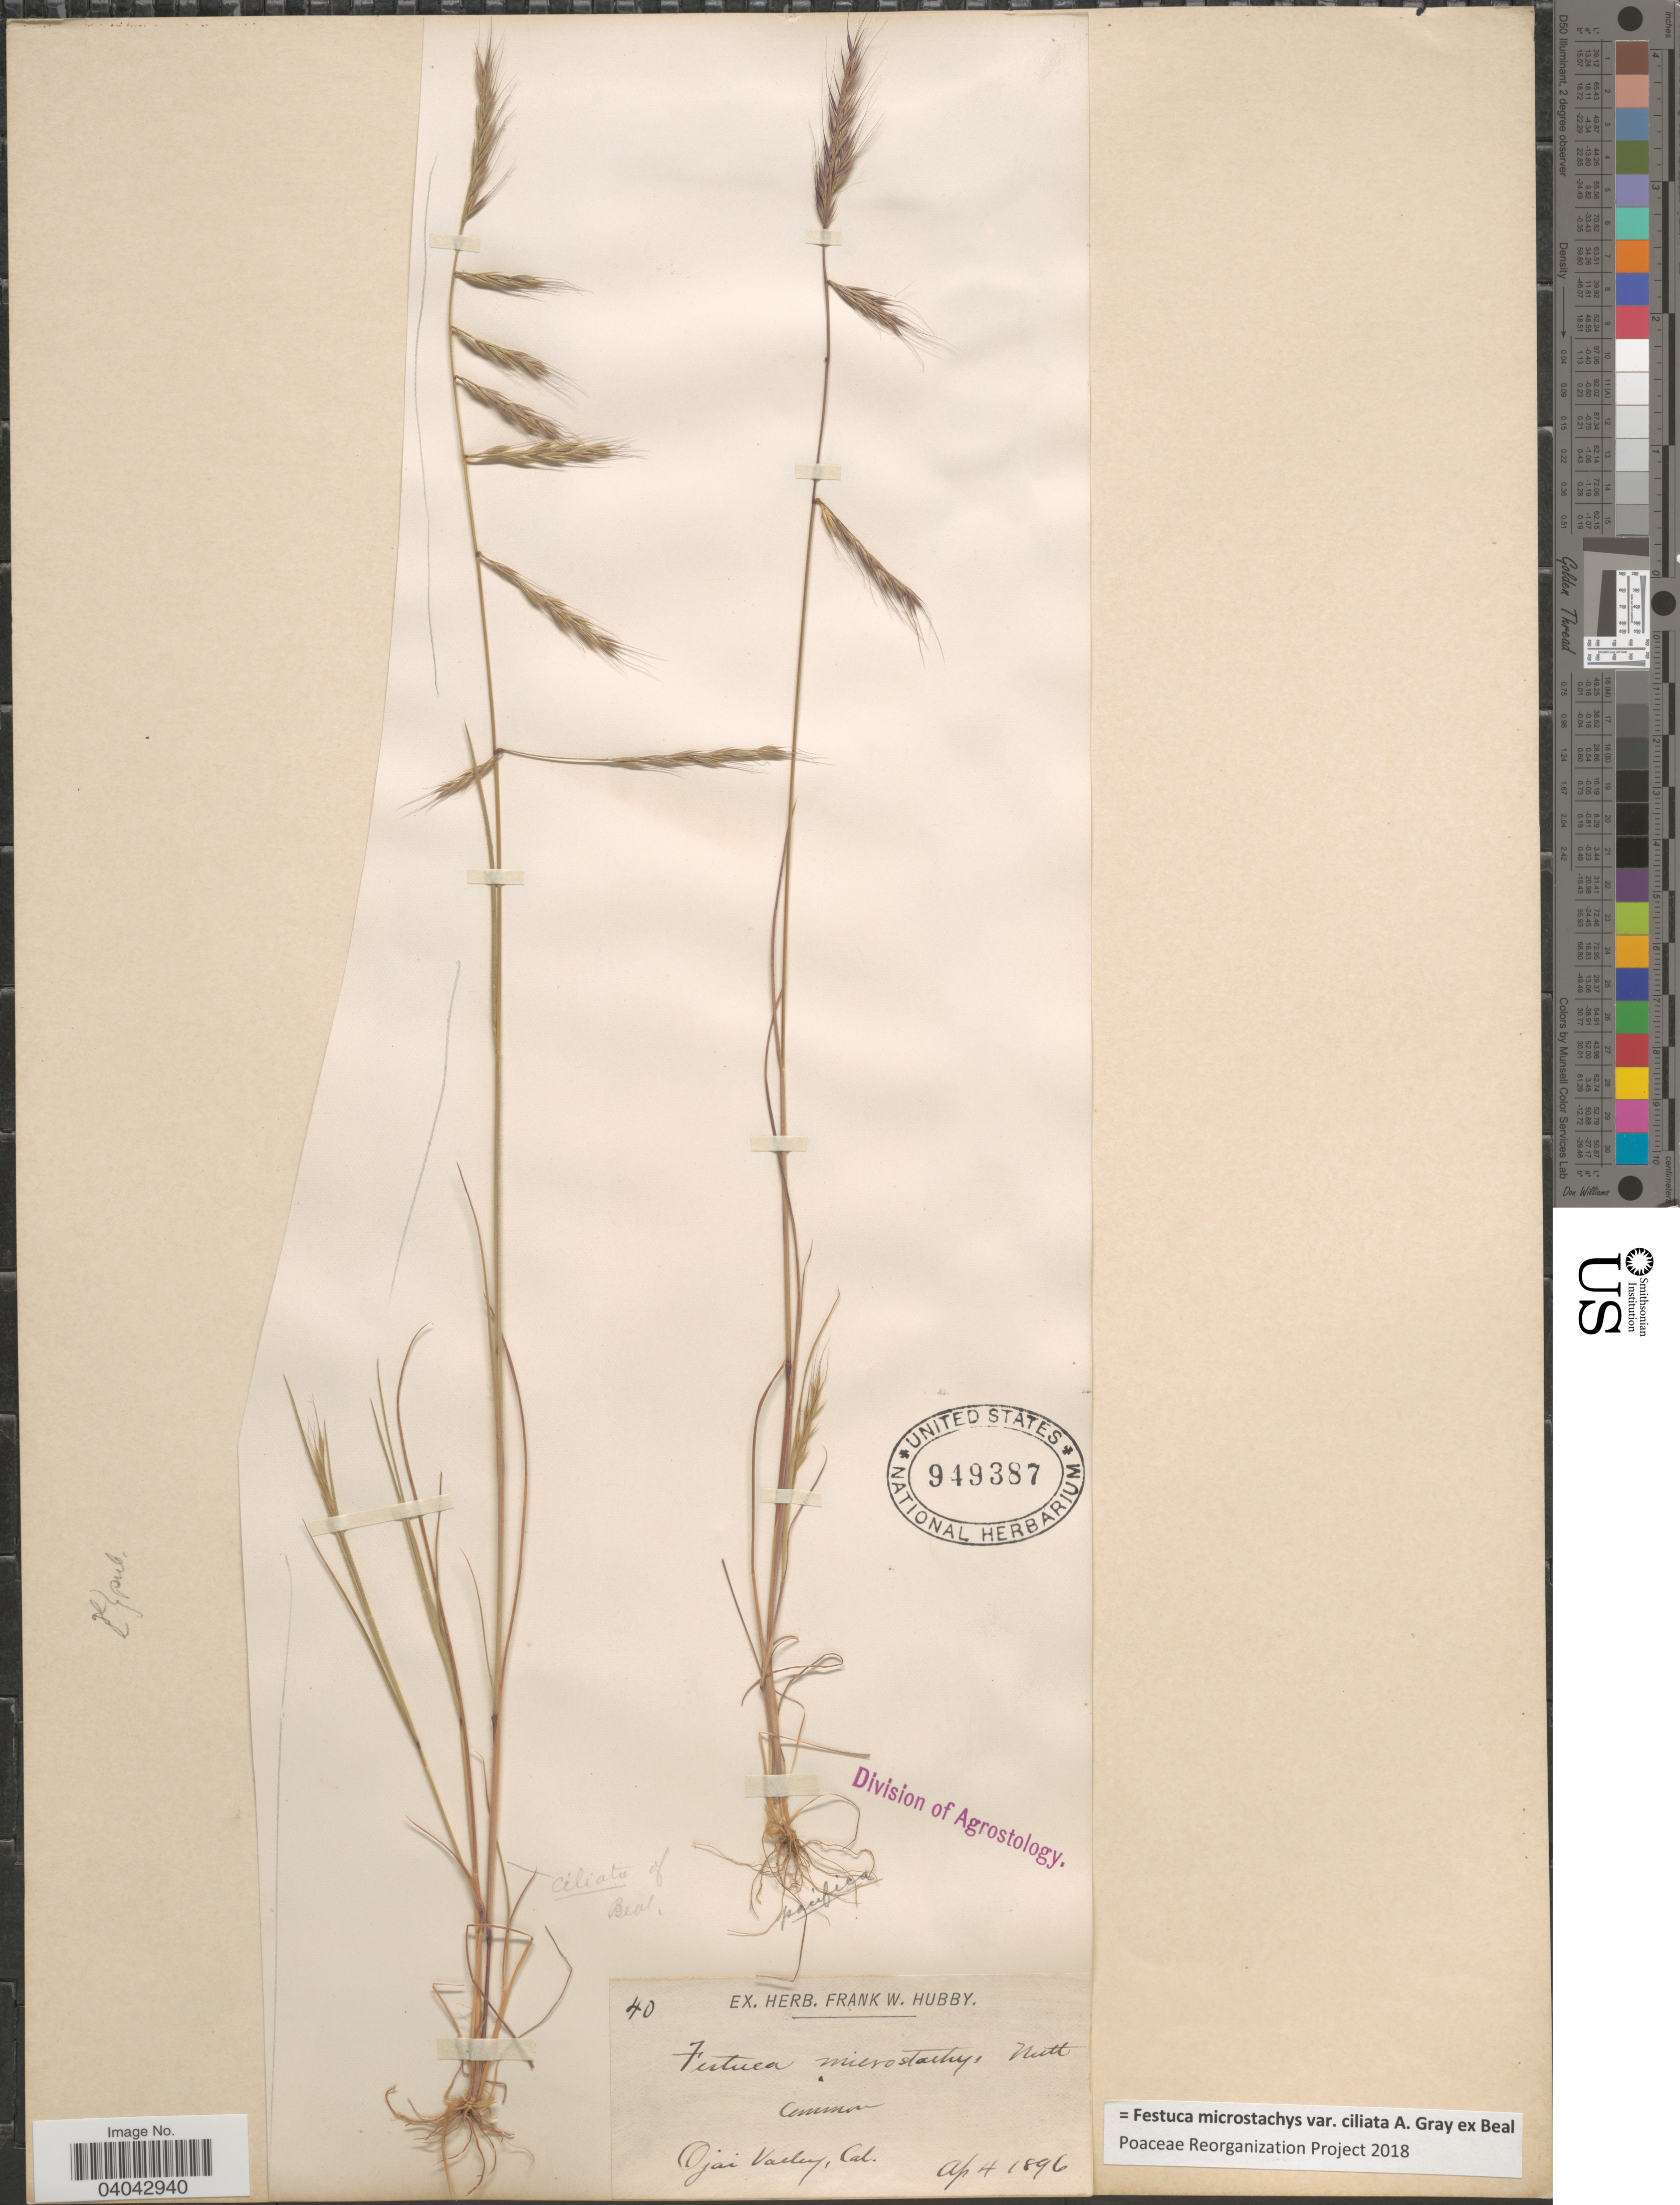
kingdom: Plantae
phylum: Tracheophyta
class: Liliopsida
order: Poales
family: Poaceae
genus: Festuca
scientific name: Festuca microstachys var. ciliata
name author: A. Gray ex W.J. Beal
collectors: Ex herb. Frank W. Hubby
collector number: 40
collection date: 1896-04-04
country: United States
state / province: Washington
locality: Ojai Valley.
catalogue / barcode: US 949387